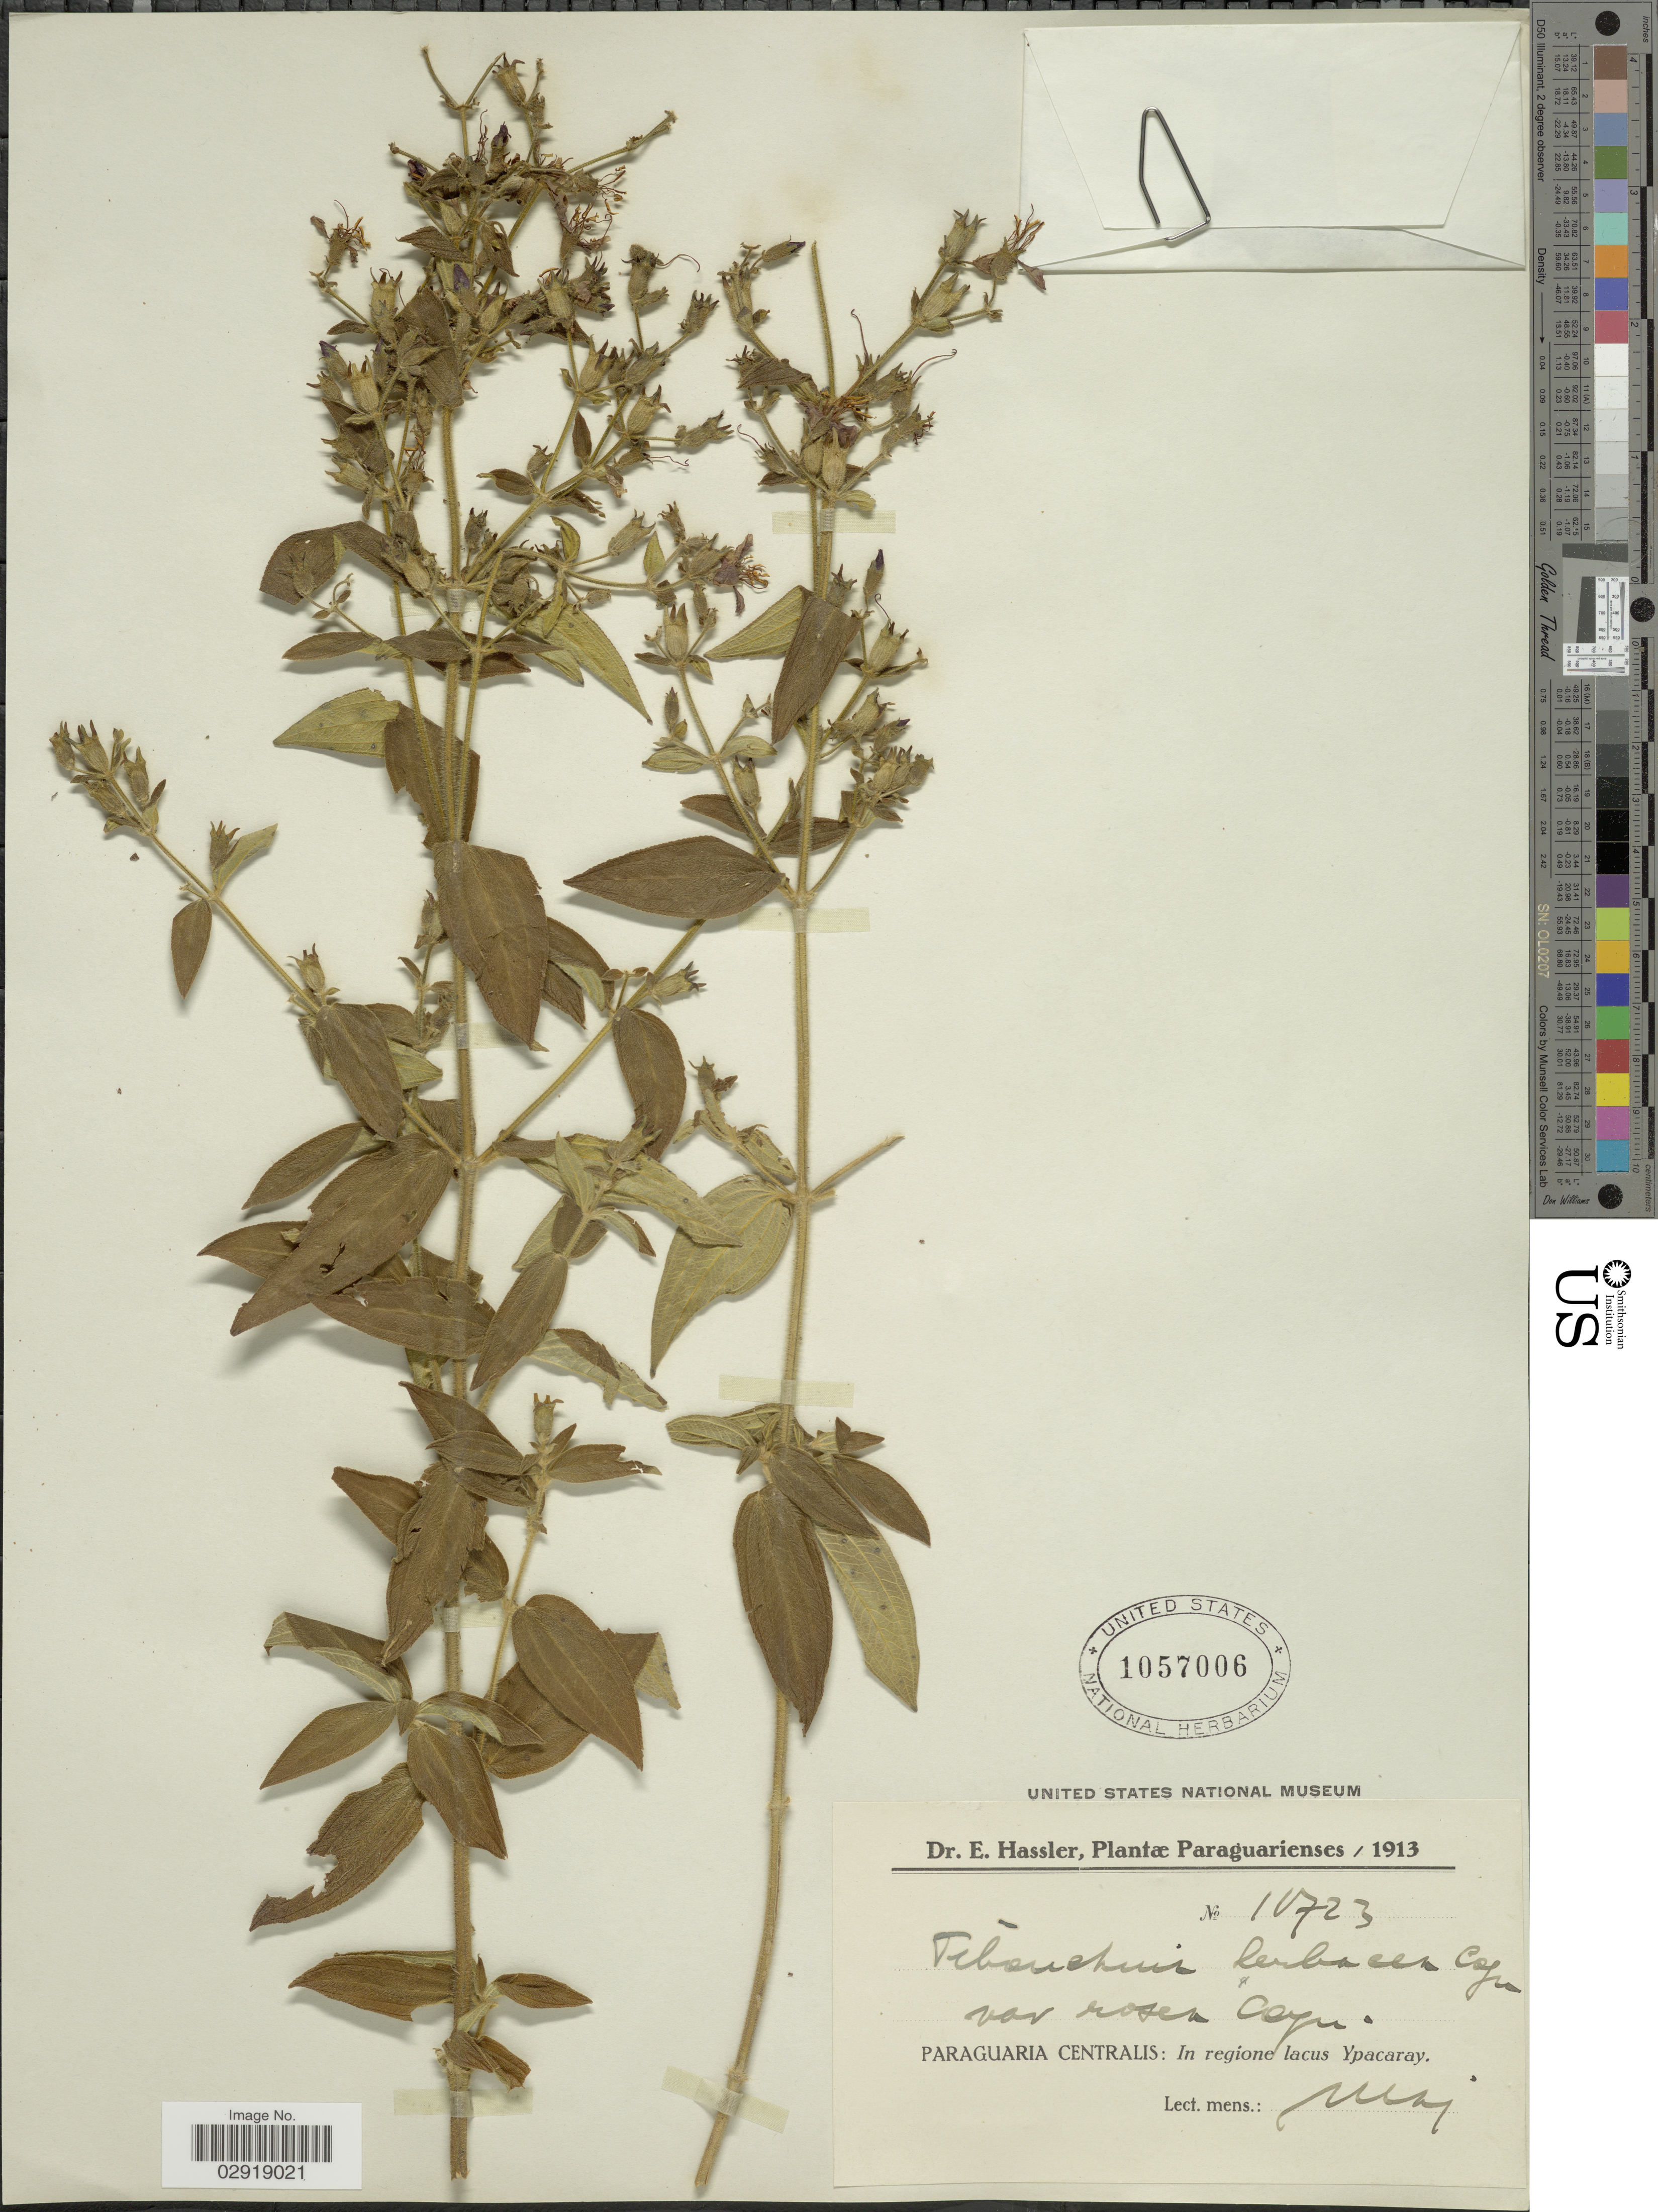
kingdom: Plantae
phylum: Tracheophyta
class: Magnoliopsida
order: Myrtales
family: Melastomataceae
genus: Chaetogastra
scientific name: Chaetogastra violacea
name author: (Cogn.) P.J.F. Guim. & Michelang.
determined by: Strong, Mark T., (BOT), Smithsonian Institution - National Museum of Natural History (UNITED STATES)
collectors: E. Hassler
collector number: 10723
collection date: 1913-05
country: Paraguay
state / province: Paraguari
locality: Paraguaria Centralis: In regione lacus Ypacaray.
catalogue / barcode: US 1057006